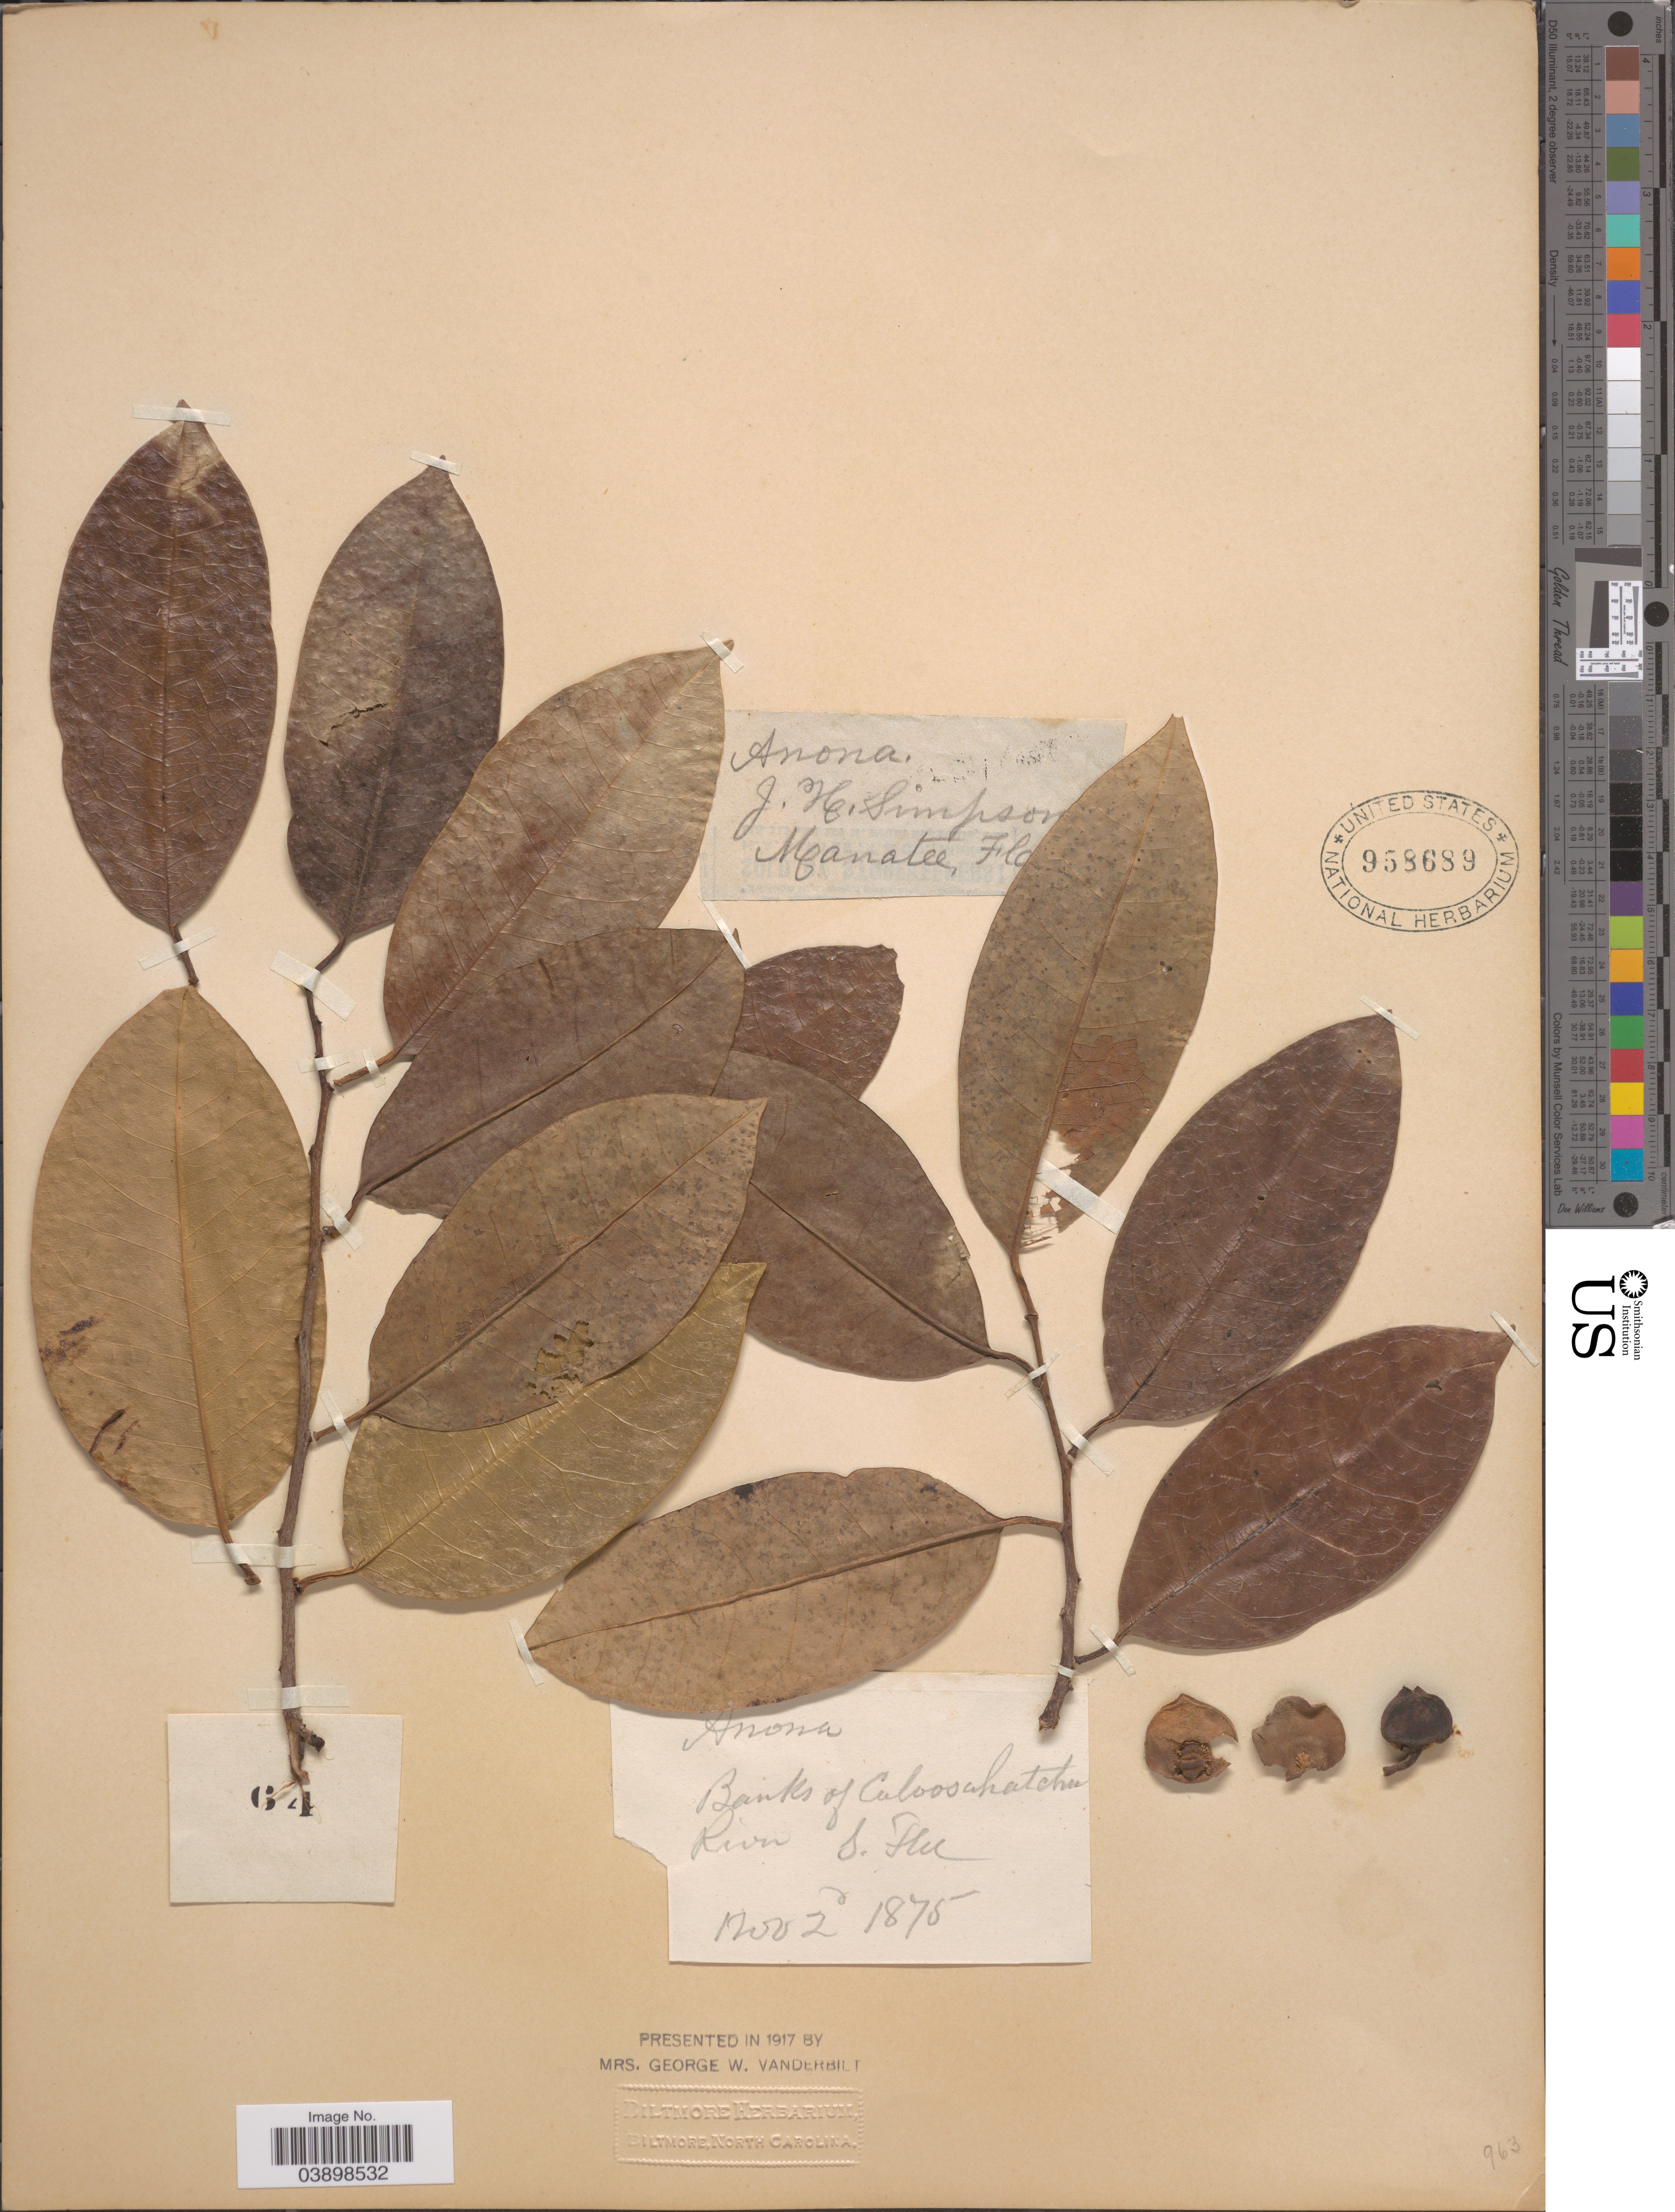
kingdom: Plantae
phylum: Tracheophyta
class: Magnoliopsida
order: Magnoliales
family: Annonaceae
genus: Annona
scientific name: Annona glabra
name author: L.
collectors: J. H. Simpson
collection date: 1875-11-02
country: United States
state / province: Florida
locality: Manatee. Banks of Caloosahatchee River. S.Fla.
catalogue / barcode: US 958689